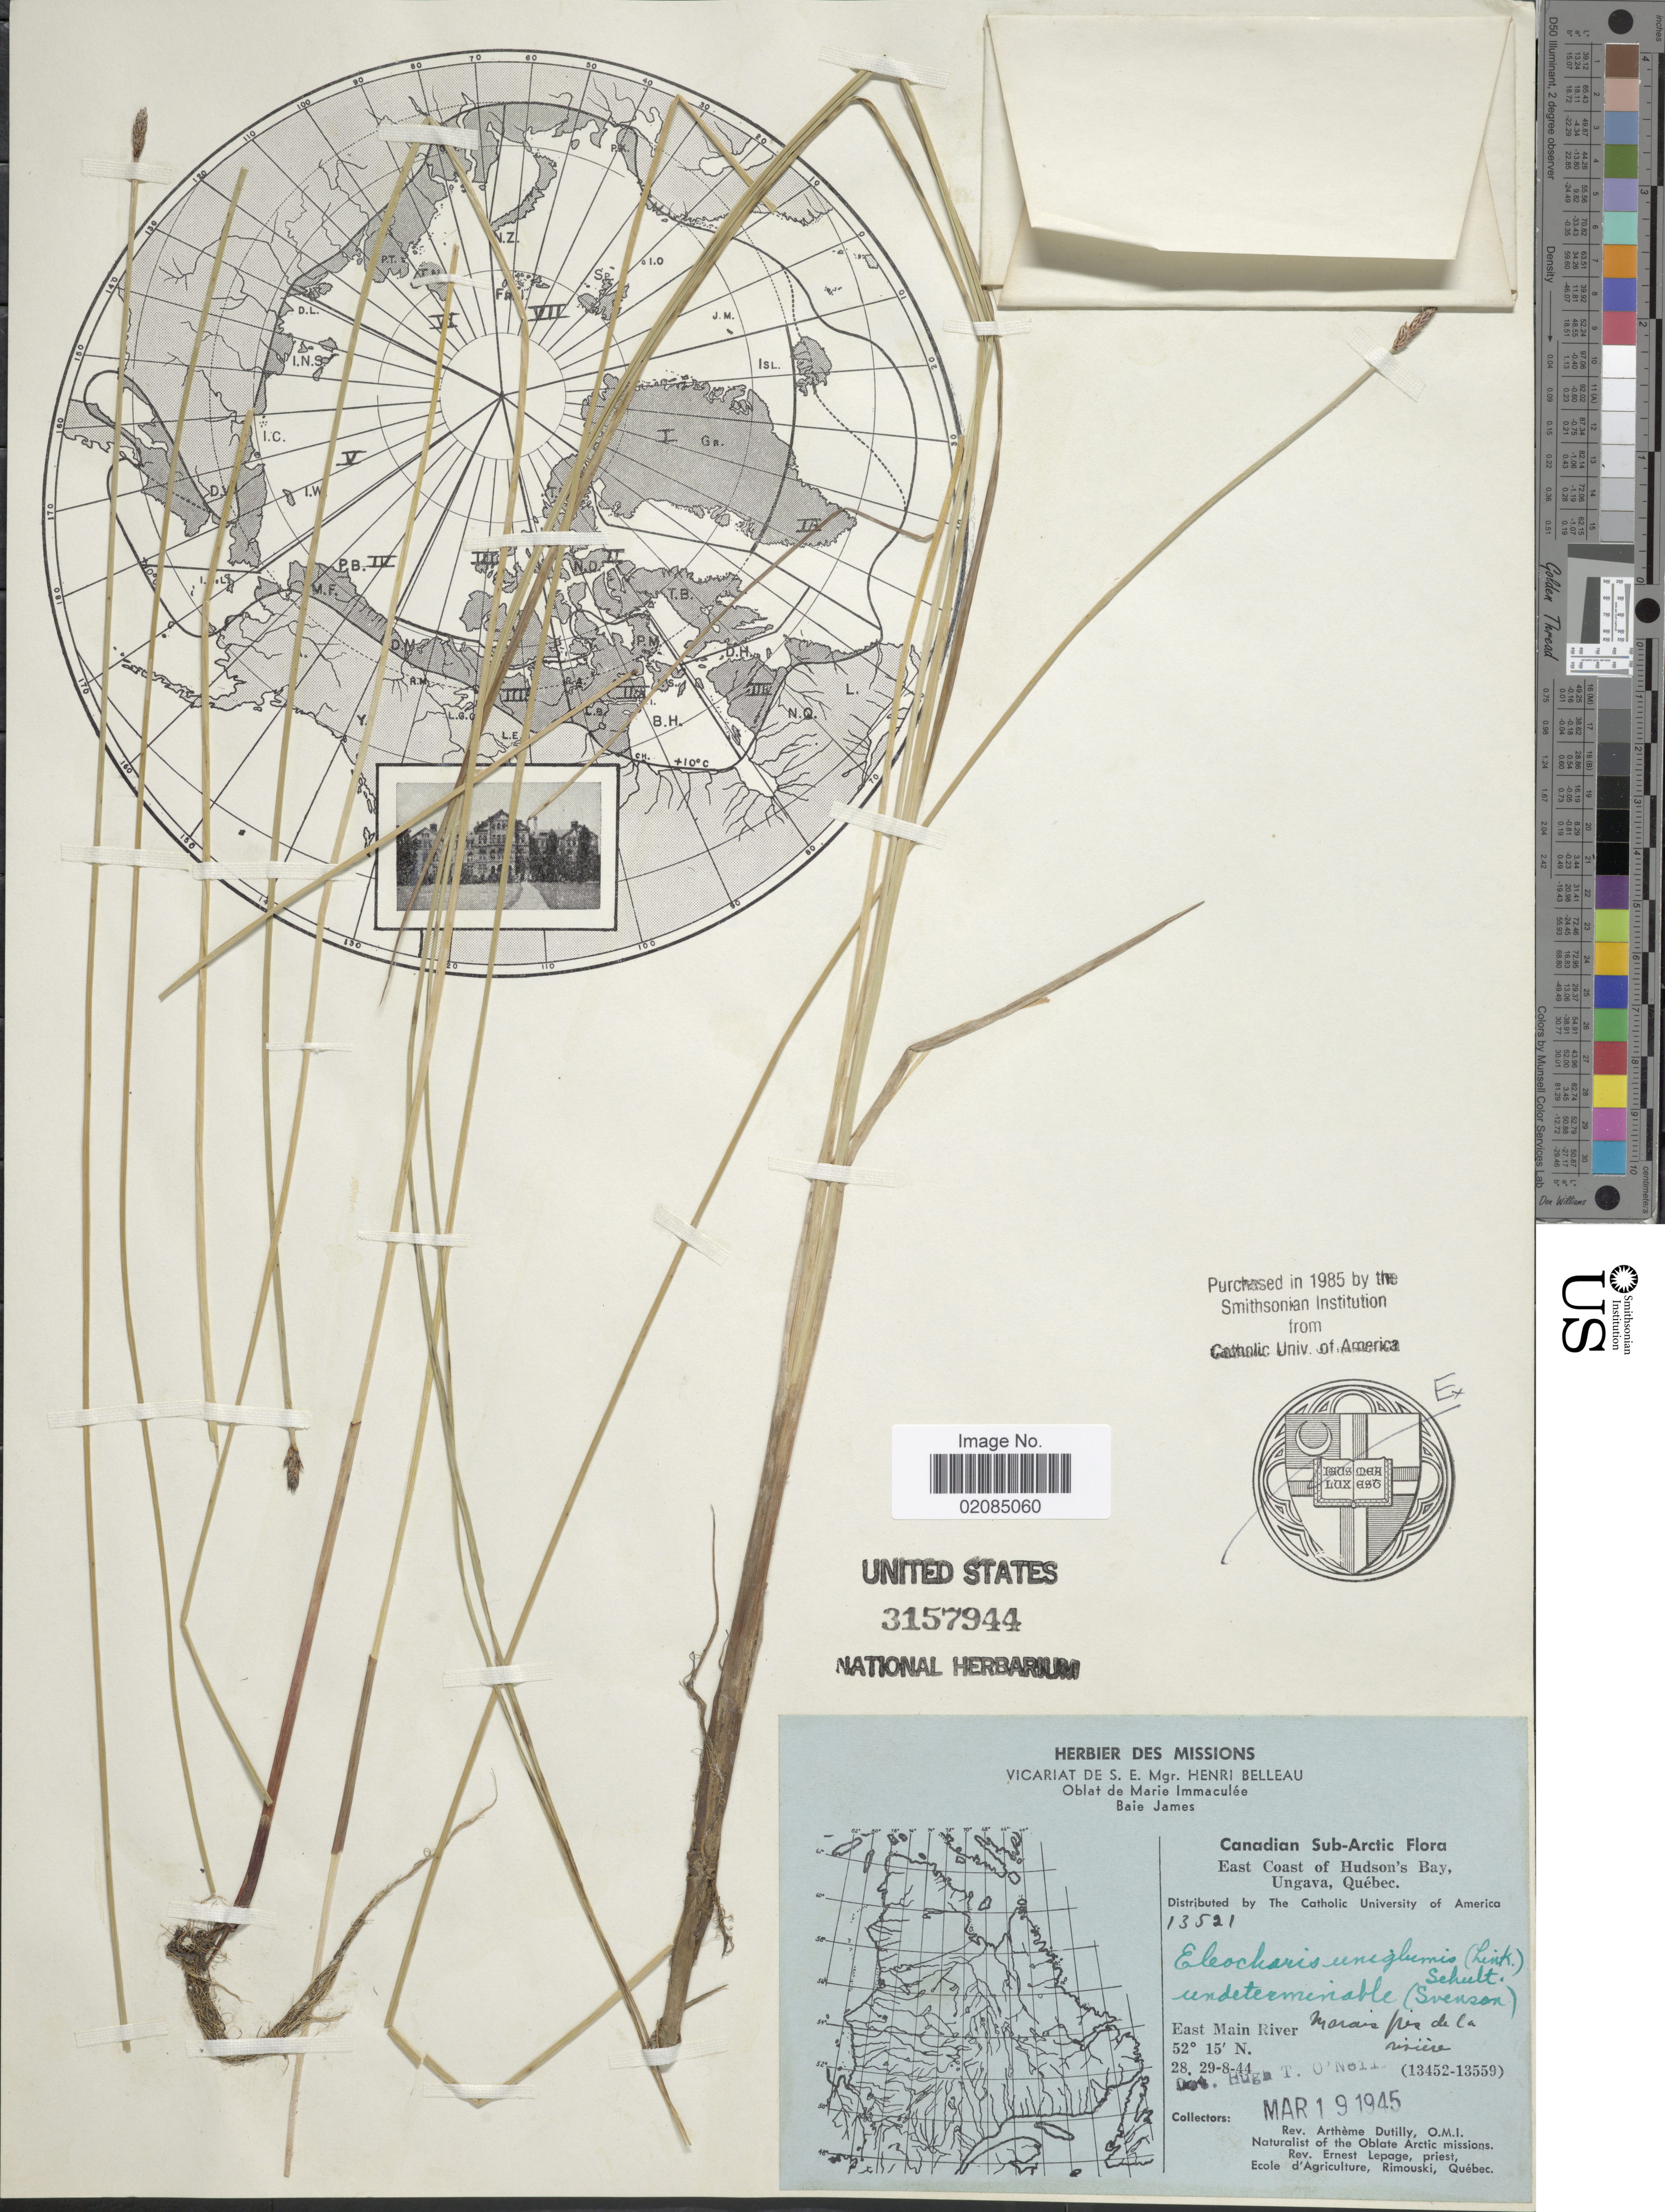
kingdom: Plantae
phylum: Tracheophyta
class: Liliopsida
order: Poales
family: Cyperaceae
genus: Eleocharis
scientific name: Eleocharis uniglumis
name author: (Link) Schult.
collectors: A. Dutilly & E. Lepage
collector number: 13521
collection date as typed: Transcribed d/m/y: 28/8/44 to 29/8/44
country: Canada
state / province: Quebec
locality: Canadian Sub-Arctic, East Main River, Marais pres de la riviere.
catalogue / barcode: US 3157944